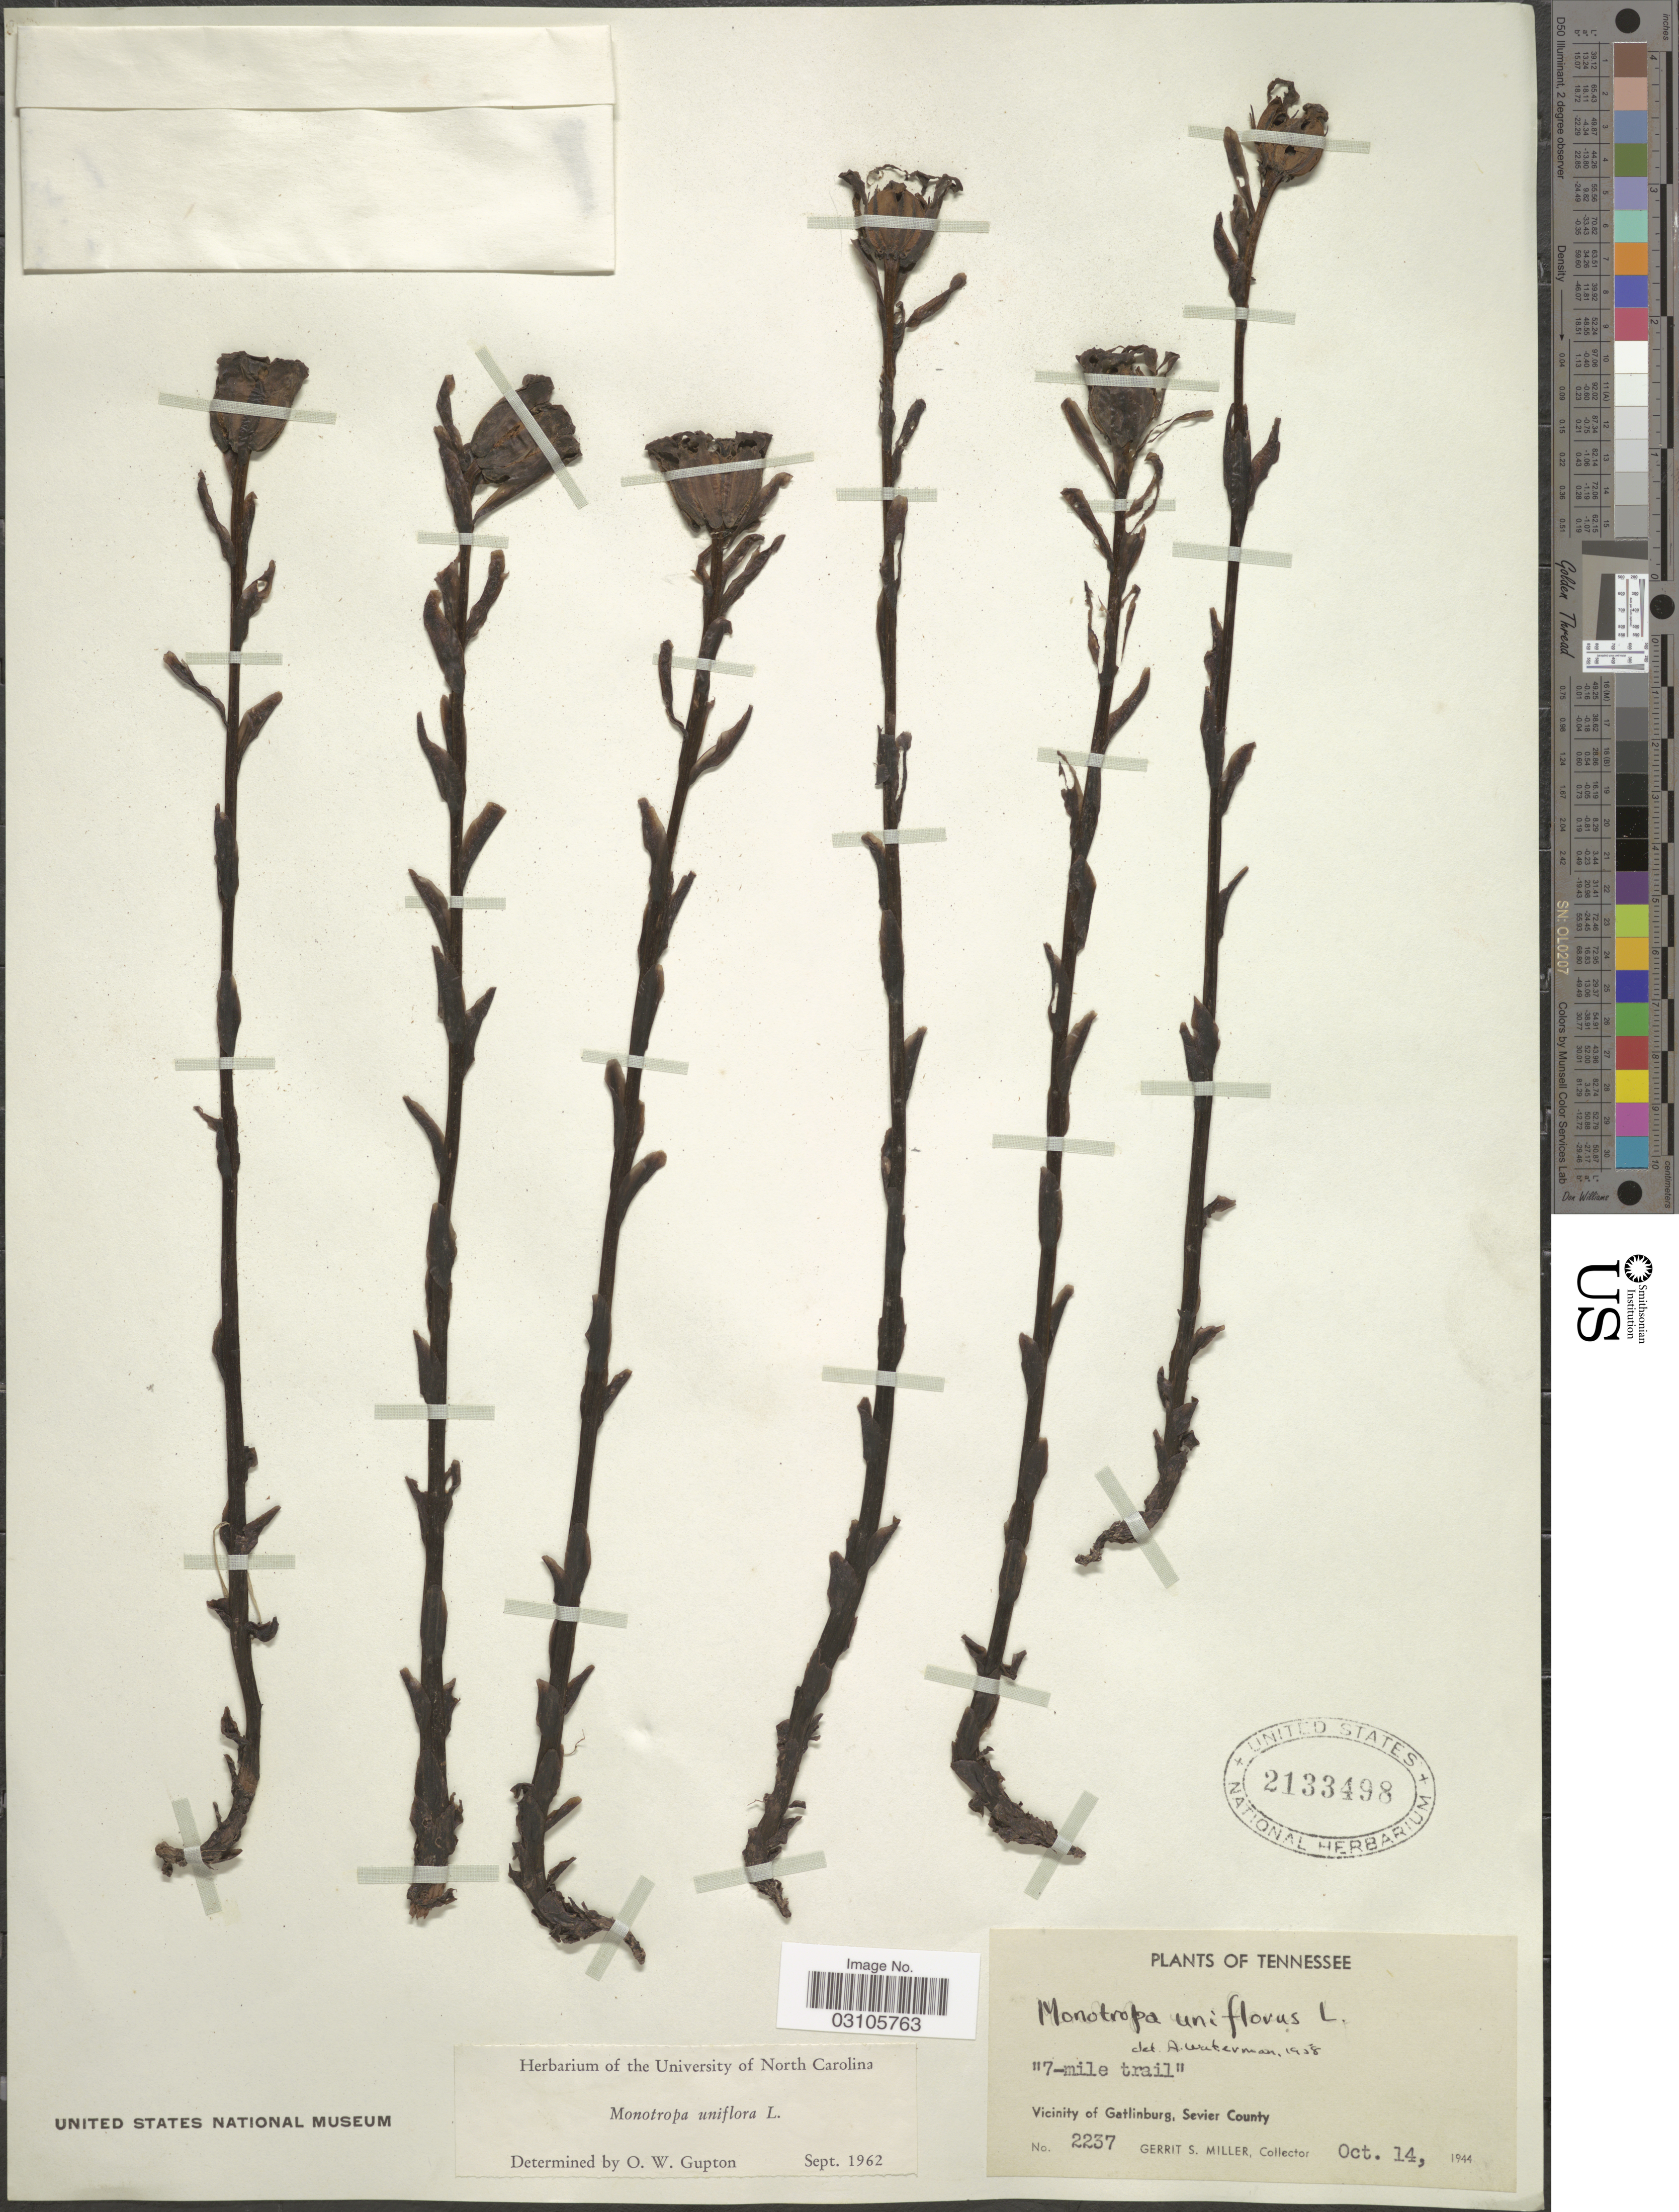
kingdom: Plantae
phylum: Tracheophyta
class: Magnoliopsida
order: Ericales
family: Ericaceae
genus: Monotropa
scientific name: Monotropa uniflora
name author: L.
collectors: G. S. Miller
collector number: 2237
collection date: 1944-10-14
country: United States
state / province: Tennessee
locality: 7-mile trail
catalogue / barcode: US 2133498